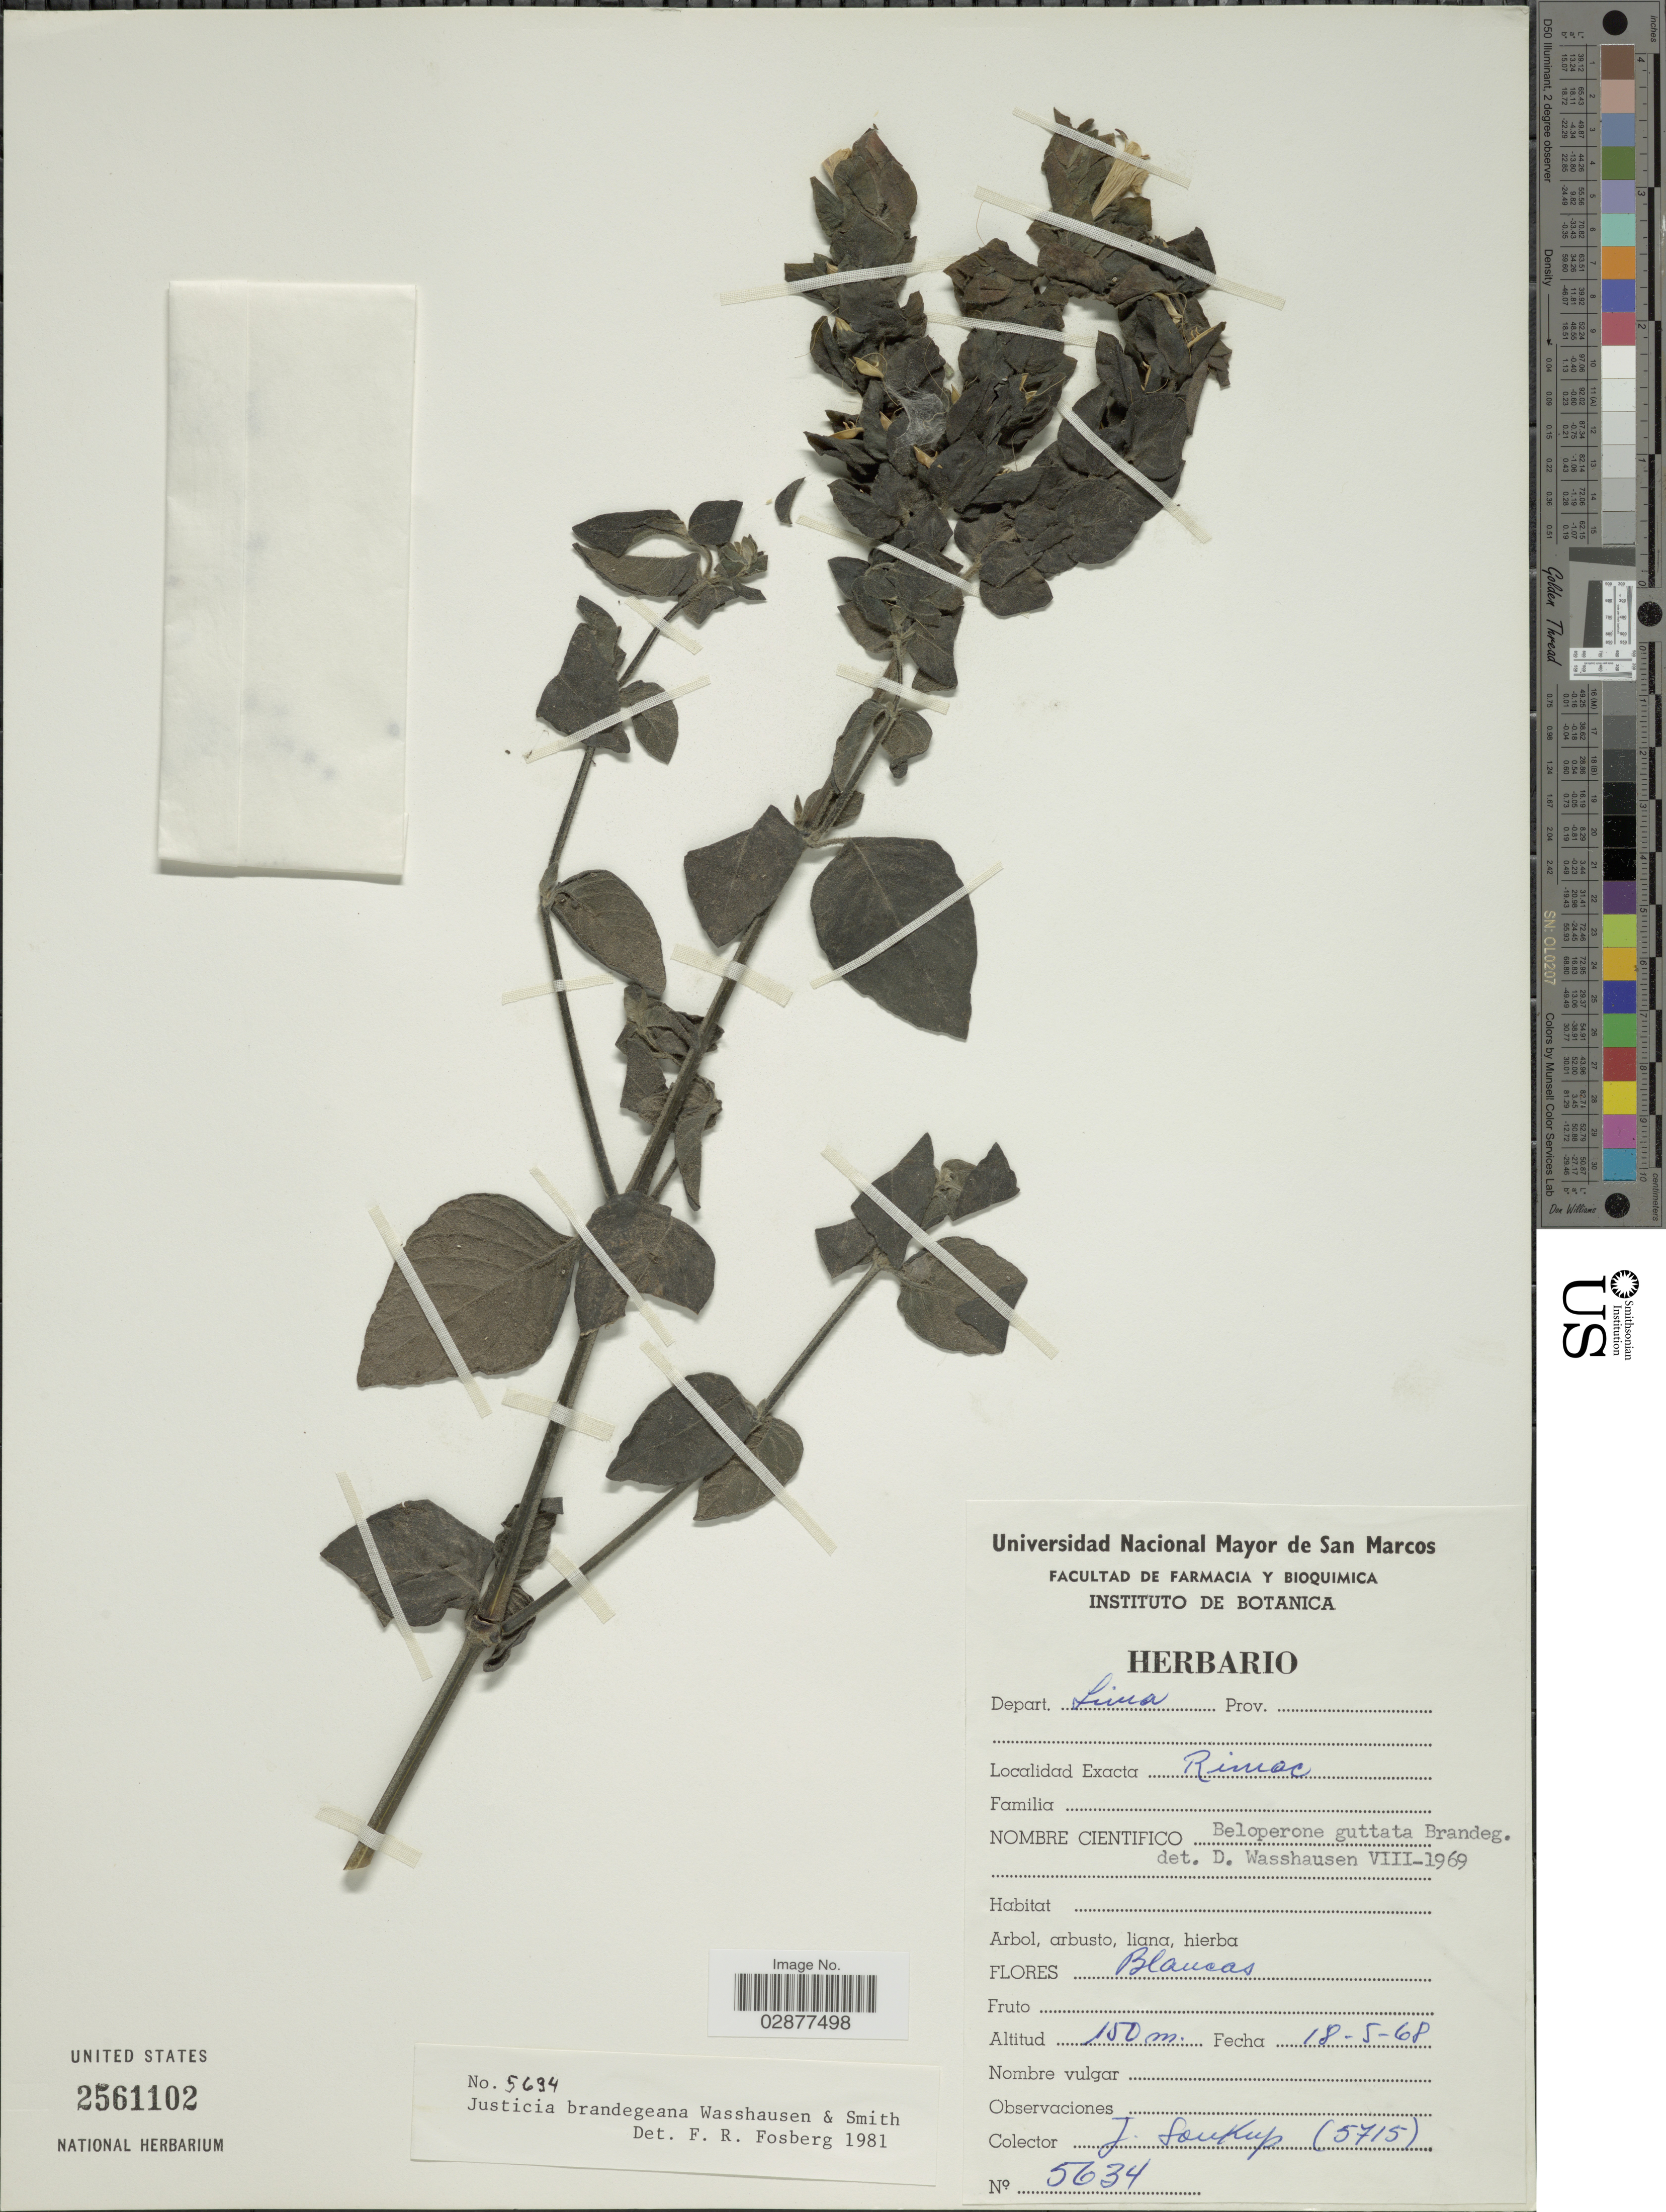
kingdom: Plantae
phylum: Tracheophyta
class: Magnoliopsida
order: Lamiales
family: Acanthaceae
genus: Justicia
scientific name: Justicia brandegeana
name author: Wassh. & L.B. Sm.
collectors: J. Soukup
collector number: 5715/5634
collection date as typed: Transcribed d/m/y: 18/5/68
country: Peru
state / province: Lima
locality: Depart. Lima. Rimac.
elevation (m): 150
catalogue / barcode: US 2561102